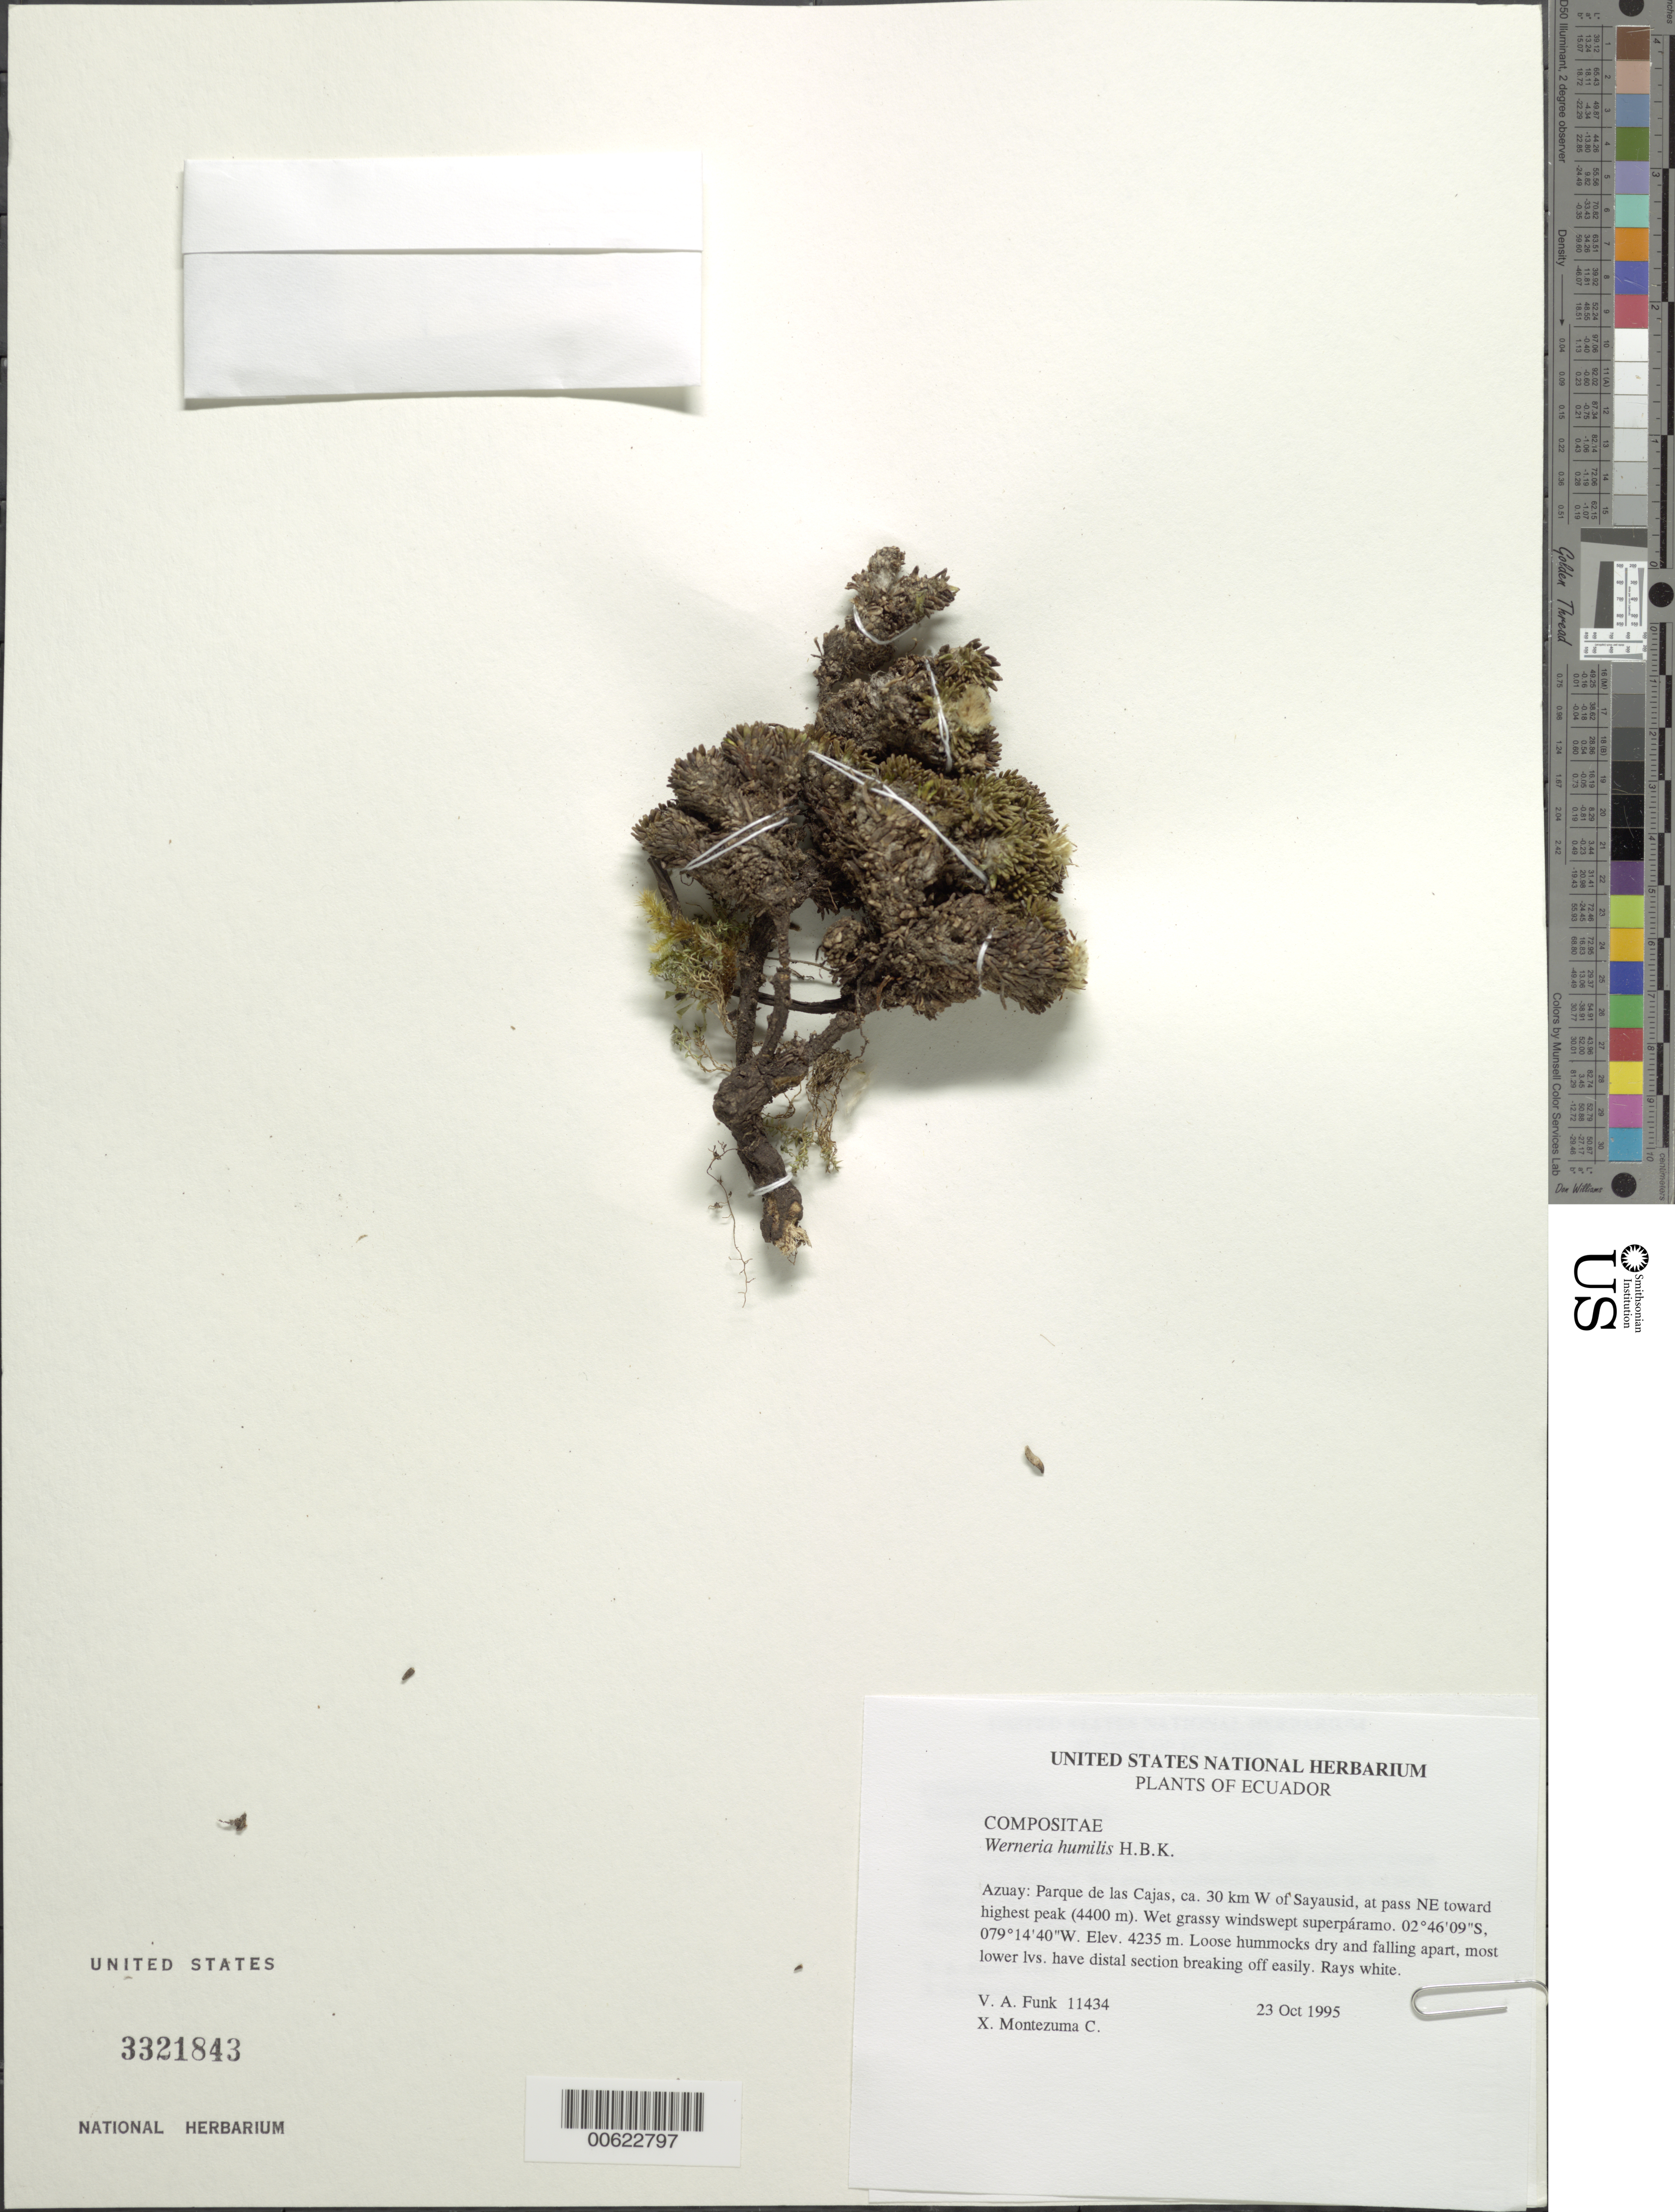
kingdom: Plantae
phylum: Tracheophyta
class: Magnoliopsida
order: Asterales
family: Asteraceae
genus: Xenophyllum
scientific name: Xenophyllum humile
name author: (Kunth) V.A. Funk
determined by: Funk, Vicki A., (BOT), Smithsonian Institution - National Museum of Natural History (UNITED STATES)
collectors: V. Funk & X. Montezuma C.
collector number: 11434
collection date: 1995-10-23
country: Ecuador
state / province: Azuay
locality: Parque de las Cajas, ca. 30 km W of Sayausid, at pass NE toward highest peak (4400 m).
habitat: Wet grassy windswept superpáramo.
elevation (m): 4235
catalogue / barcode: US 3321843